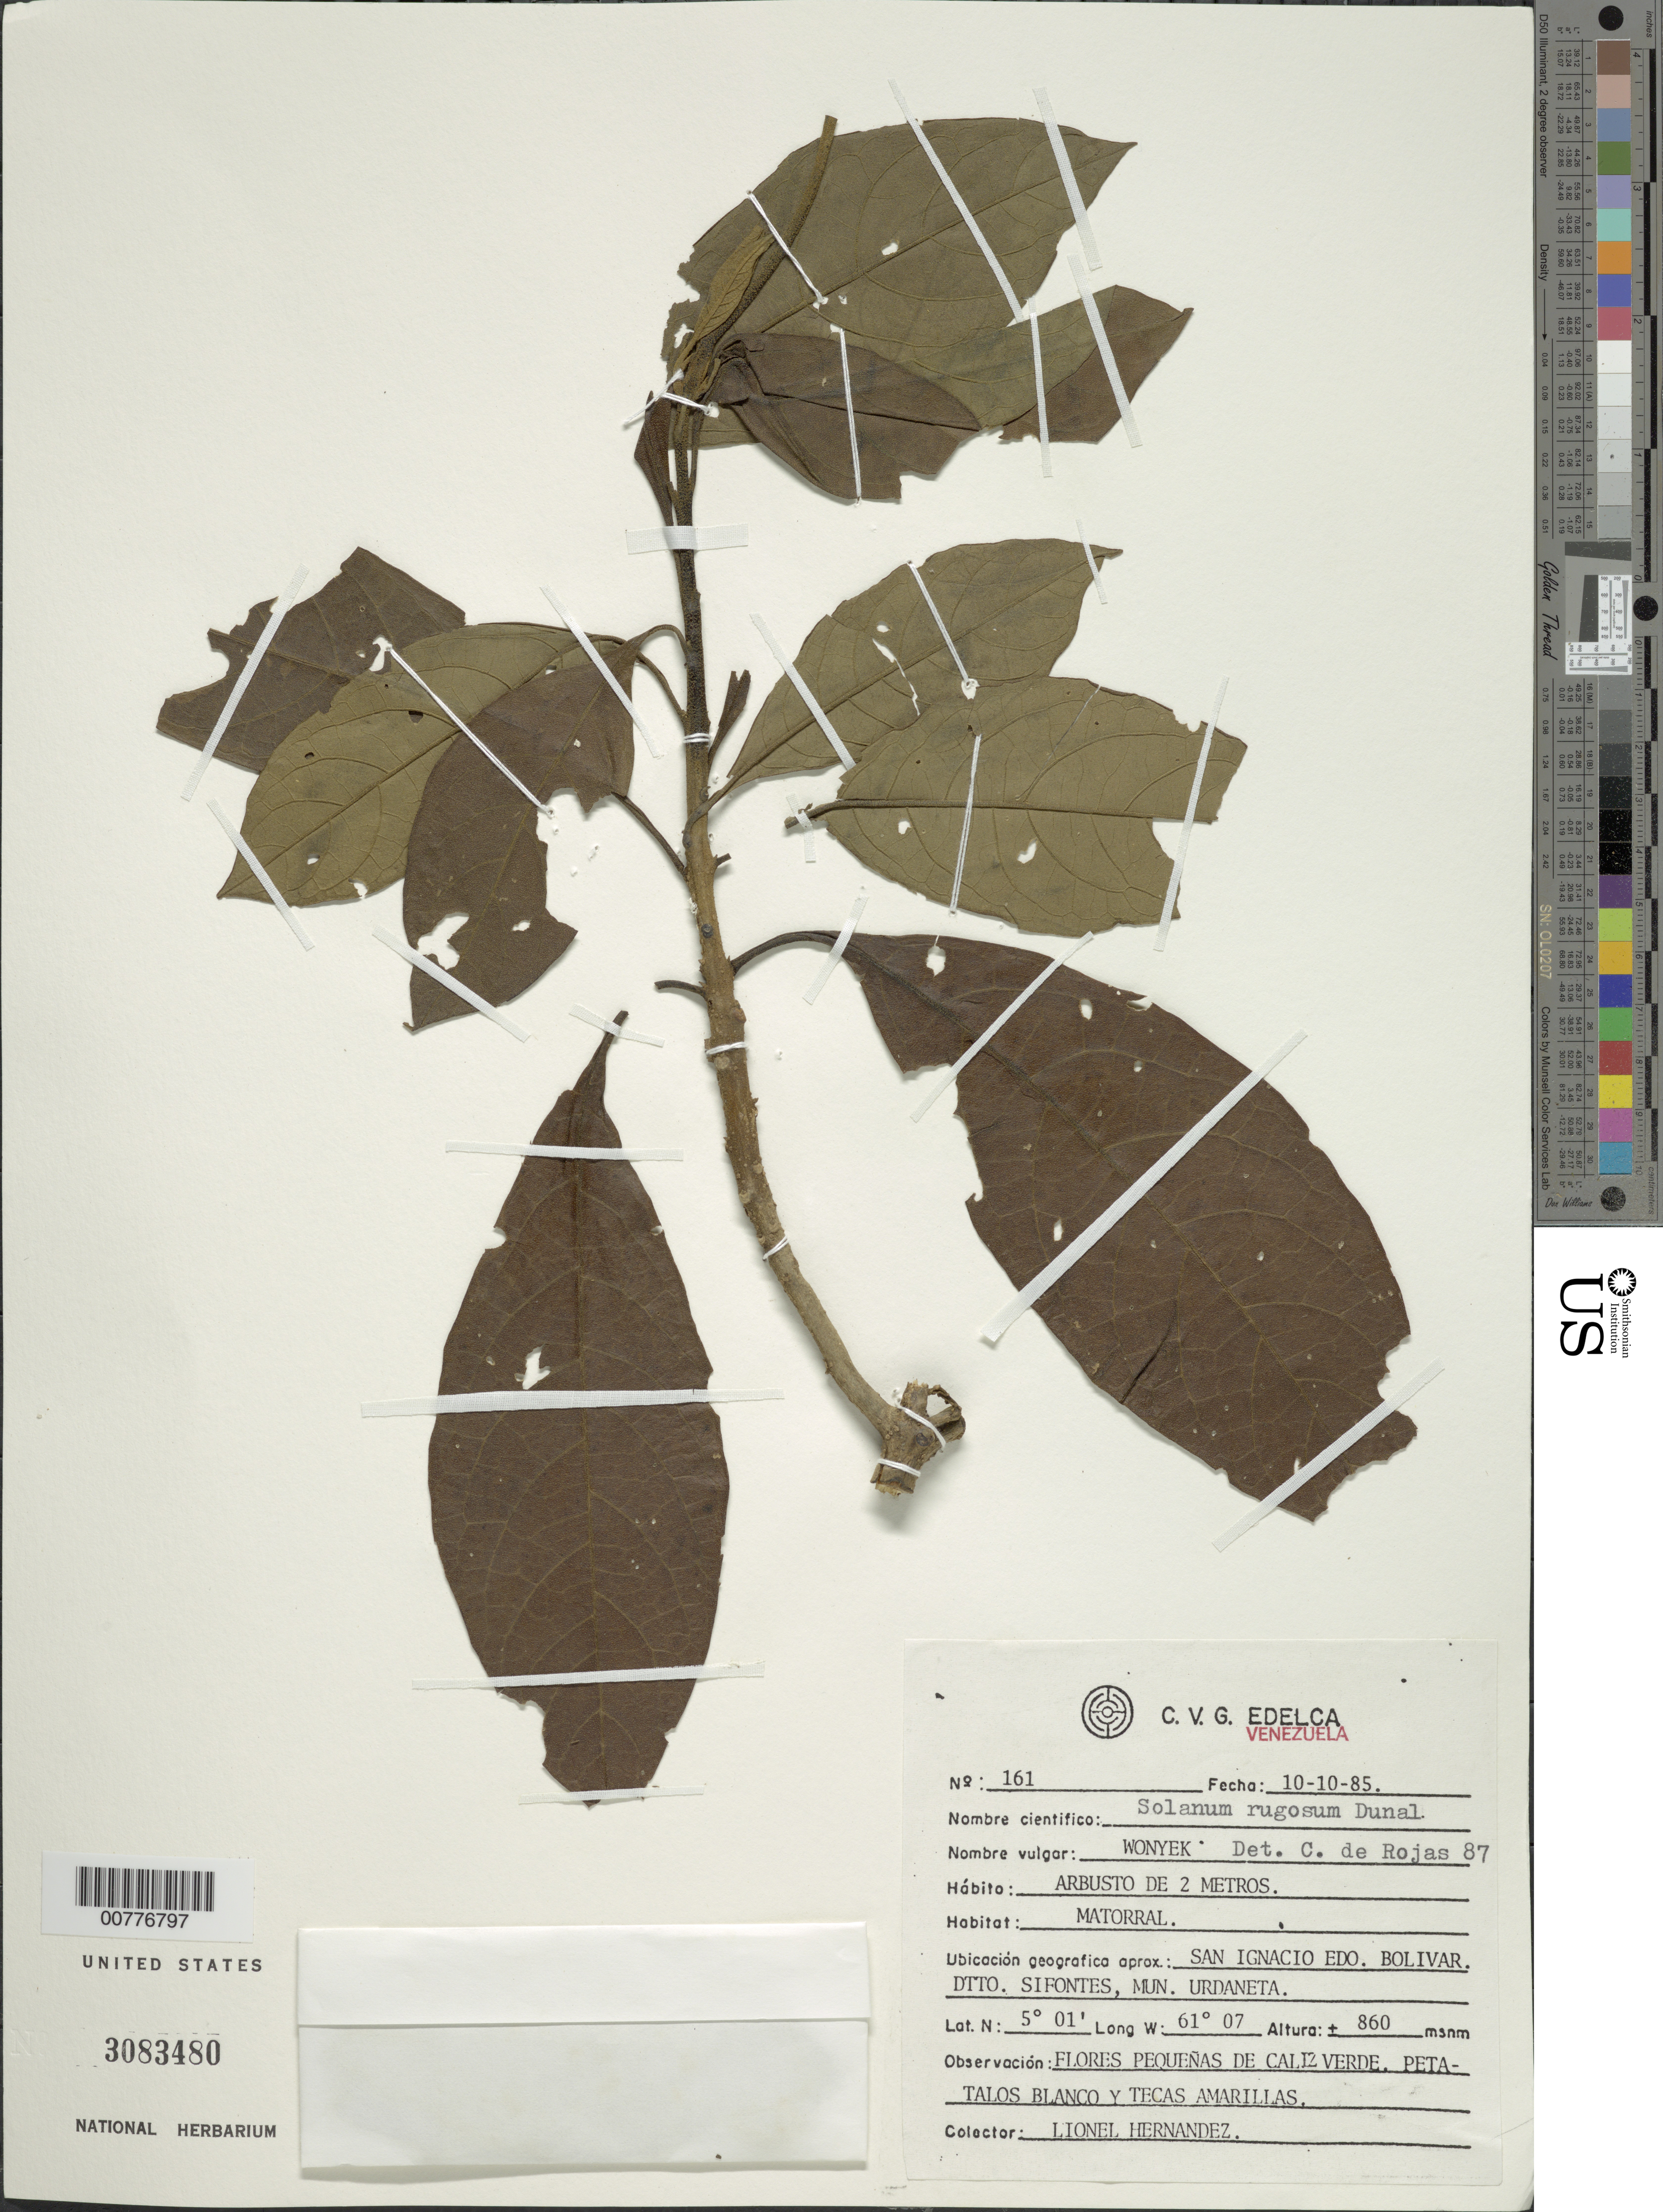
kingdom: Plantae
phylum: Tracheophyta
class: Magnoliopsida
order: Solanales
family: Solanaceae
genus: Solanum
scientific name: Solanum rugosum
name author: Dunal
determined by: Benítez, C. E.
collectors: L. Hernández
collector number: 161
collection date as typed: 10 Oct 1985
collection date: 1985-10-10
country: Venezuela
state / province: Bolívar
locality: Dtto. Sifontes Mun. Urdaneta, San Ignacio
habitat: Matorral.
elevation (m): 860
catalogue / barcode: US 3083480